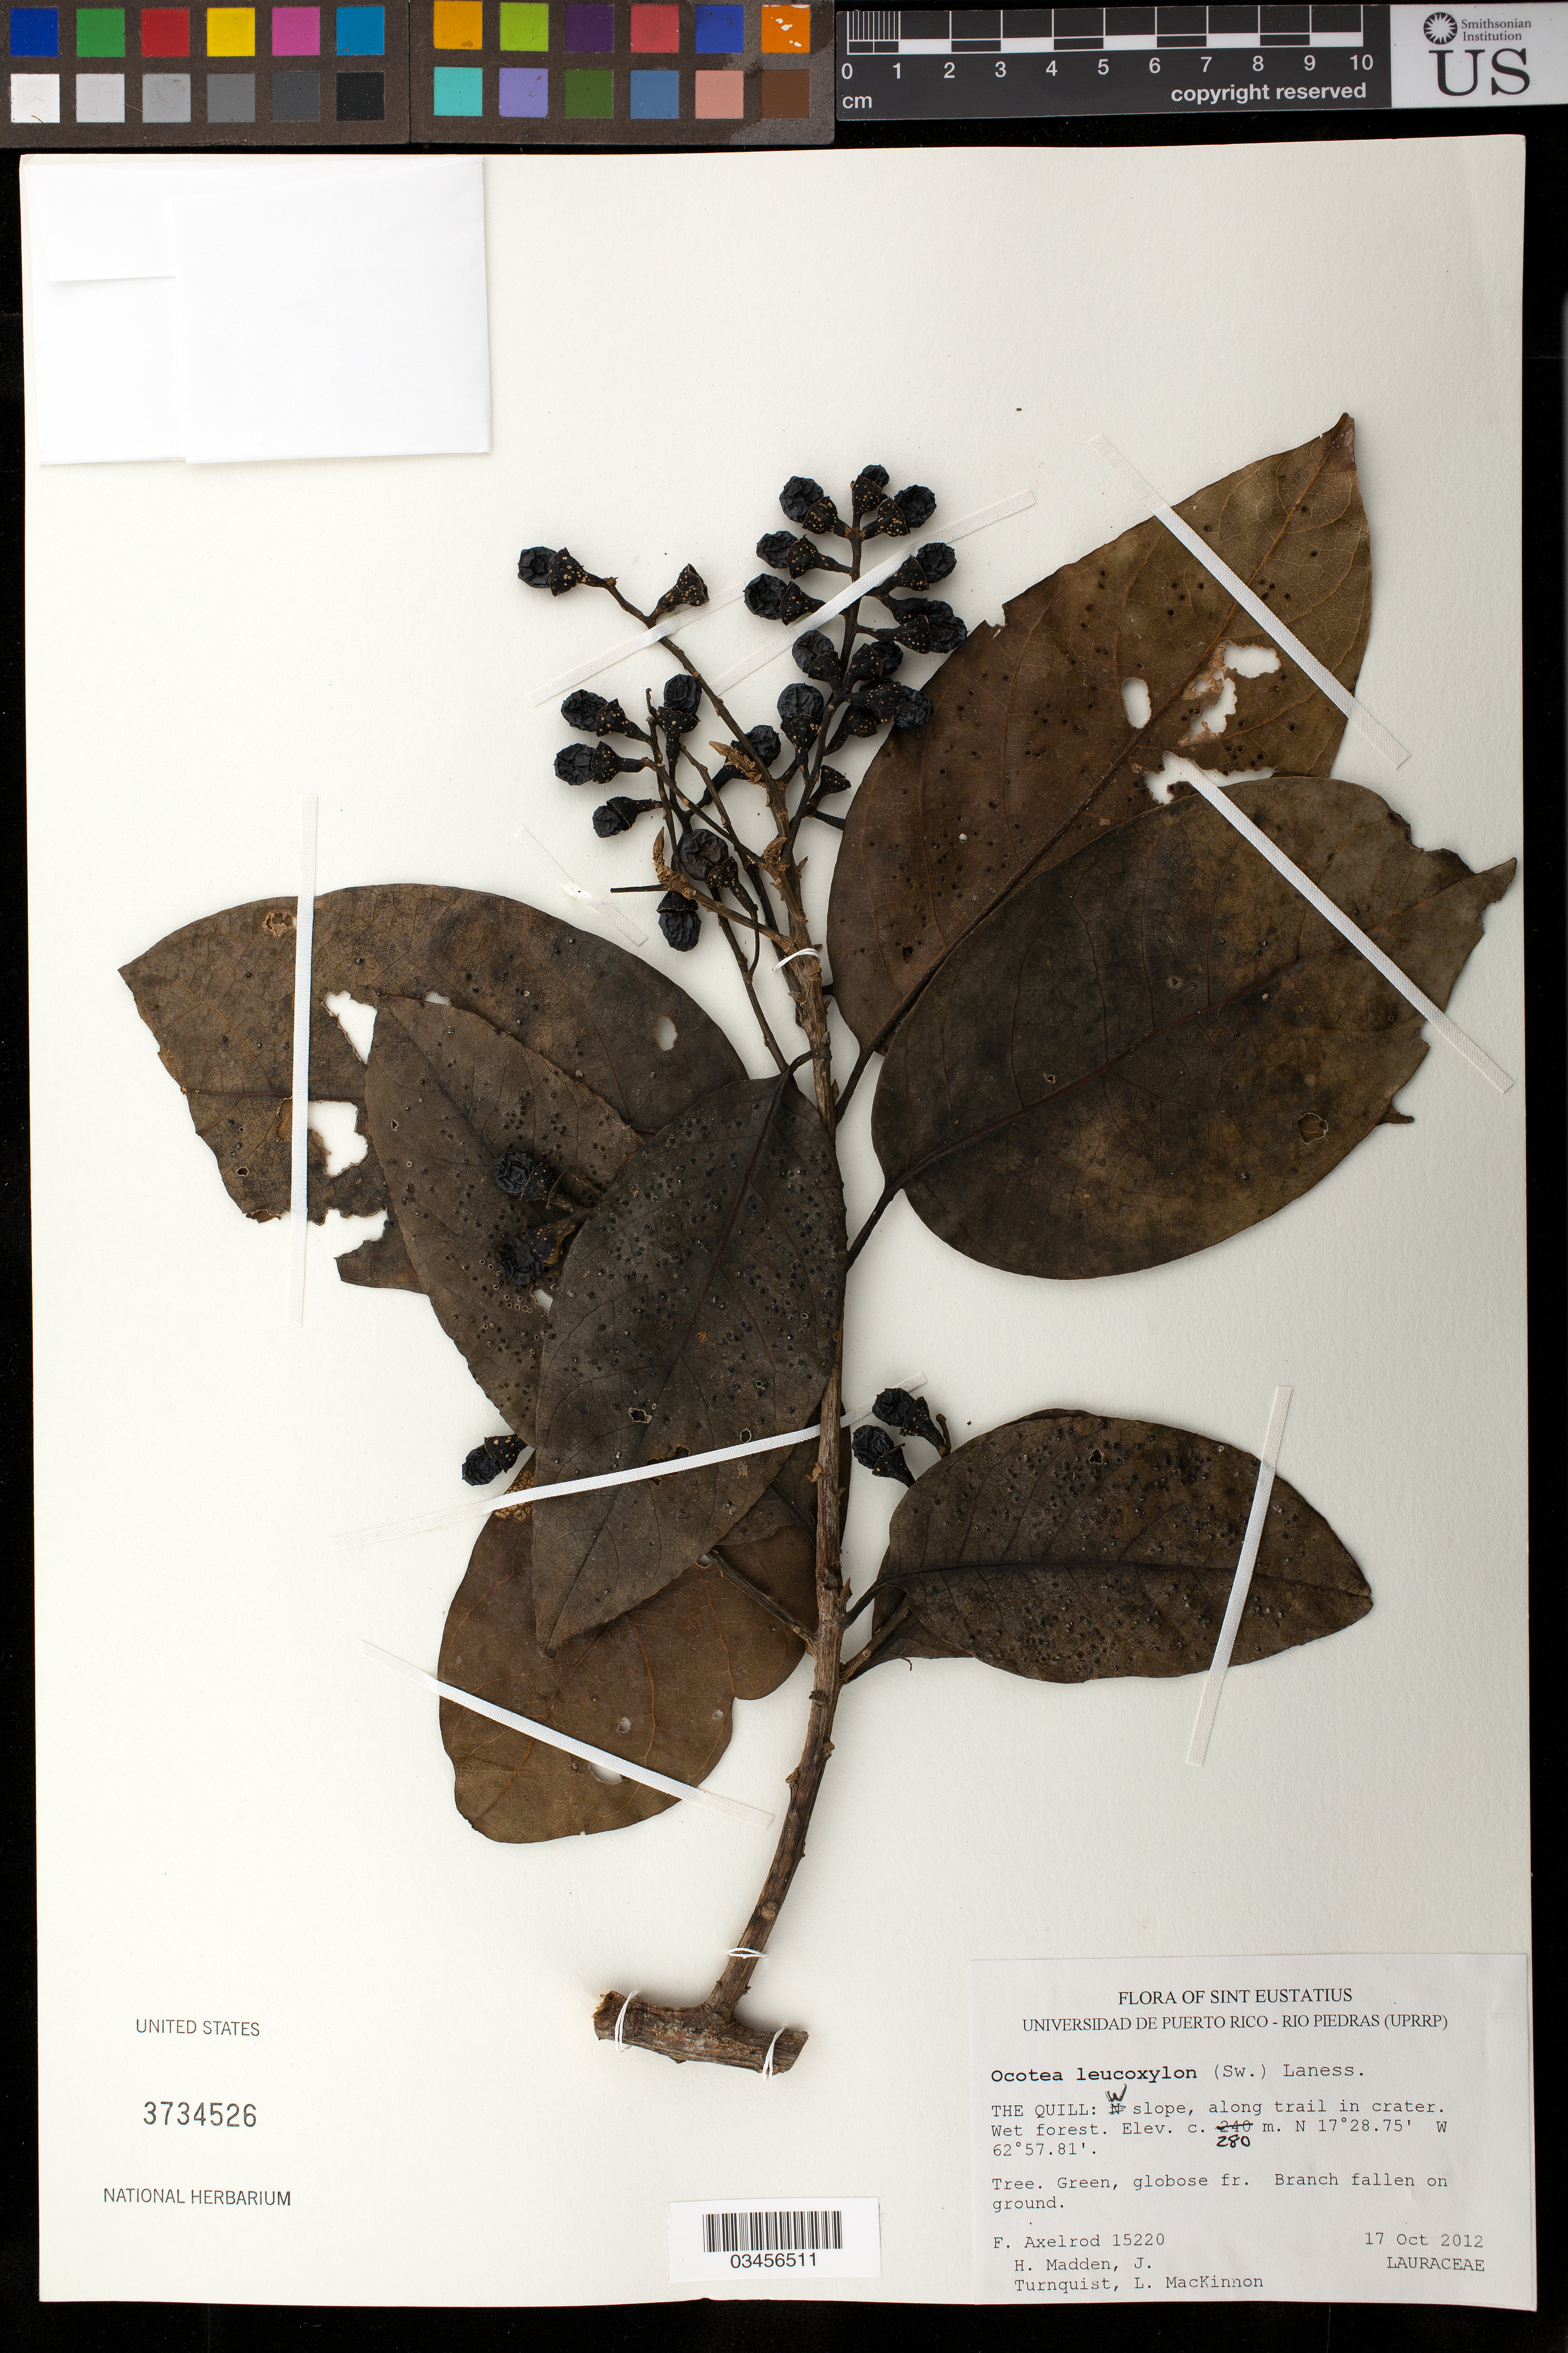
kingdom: Plantae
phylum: Tracheophyta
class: Magnoliopsida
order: Laurales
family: Lauraceae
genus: Ocotea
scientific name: Ocotea leucoxylon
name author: (Sw.) Laness.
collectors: F. S. Axelrod, H. Madden, J. Turnquist & L. MacKinnon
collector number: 15220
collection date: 2012-10-17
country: Netherlands Antilles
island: Sint Eustatius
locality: The Quill: W slope, along trail in crater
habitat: Wet forest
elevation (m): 280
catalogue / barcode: US 3734526